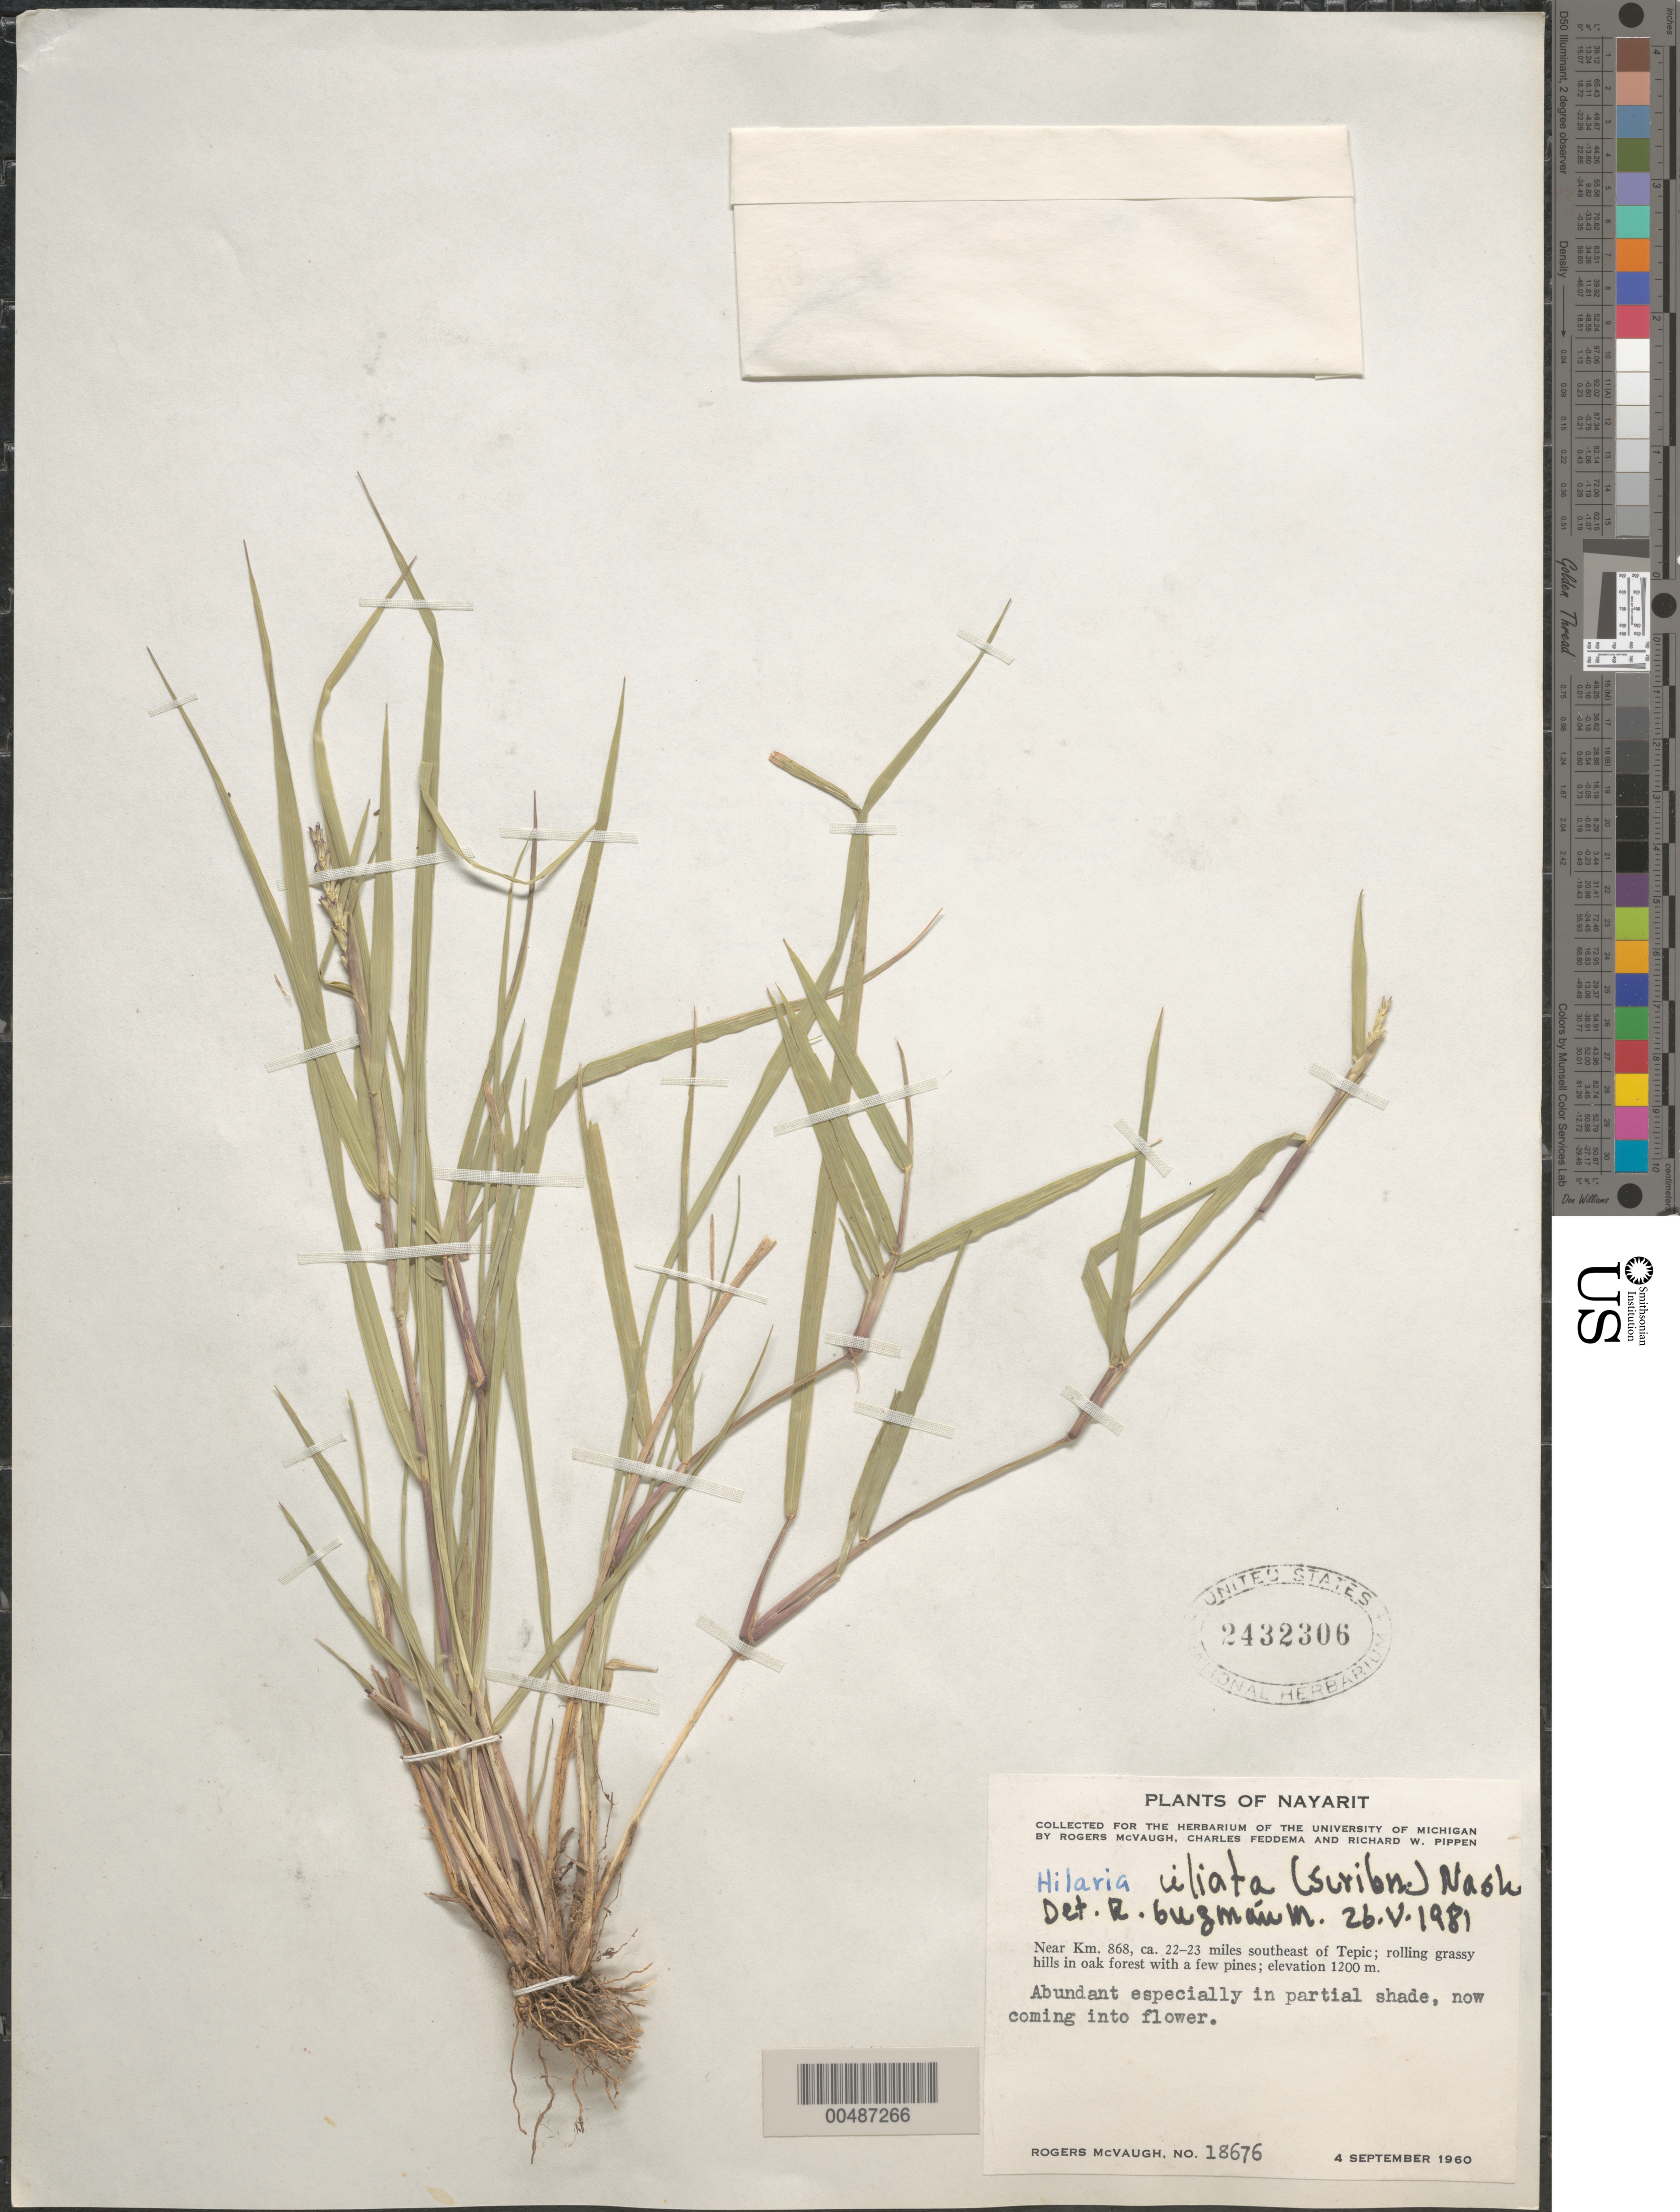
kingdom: Plantae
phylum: Tracheophyta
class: Liliopsida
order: Poales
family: Poaceae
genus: Hilaria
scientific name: Hilaria ciliata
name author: (Scribn.) Nash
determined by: Guzm n-M., R.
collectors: R. McVaugh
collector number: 18676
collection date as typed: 4 Sep 1960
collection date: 1960-09-04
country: Mexico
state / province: Nayarit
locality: Near Km 868, ca. 22-23 mi SE of Tepic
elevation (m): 1200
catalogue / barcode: US 2432306